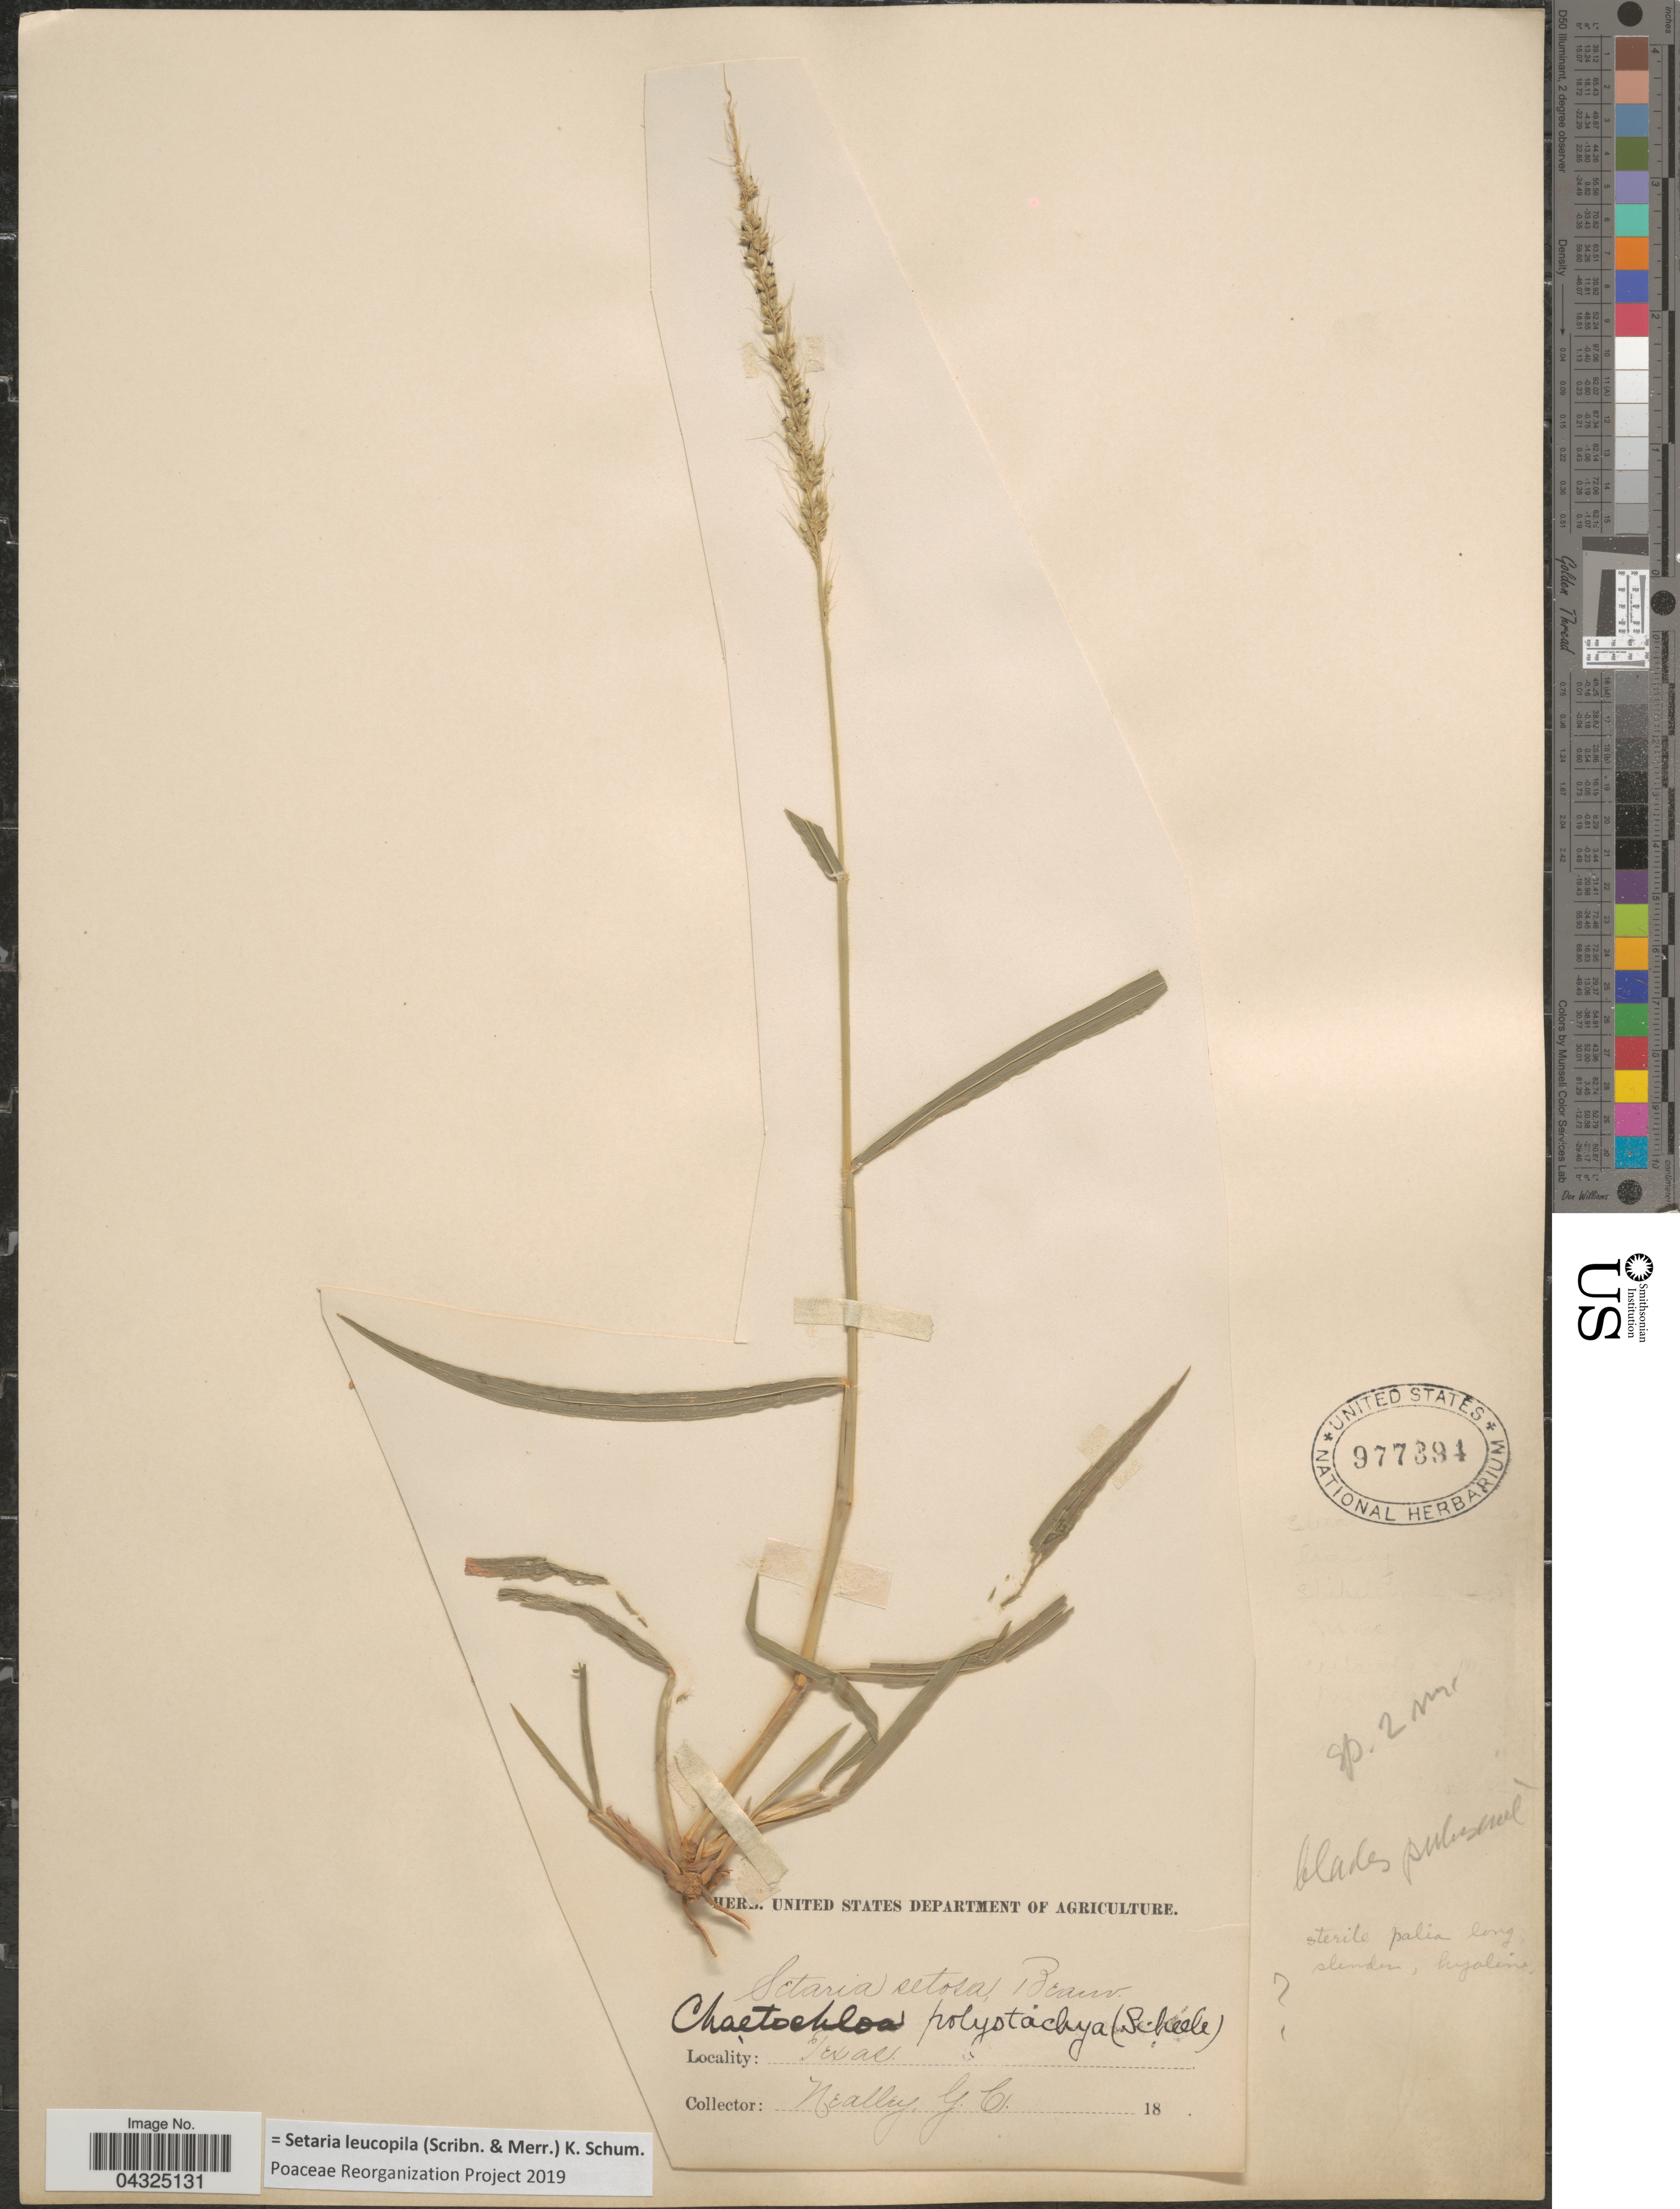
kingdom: Plantae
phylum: Tracheophyta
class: Liliopsida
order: Poales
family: Poaceae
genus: Setaria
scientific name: Setaria leucopila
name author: (Scribn. & Merr.) K. Schum.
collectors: G. C. Nealley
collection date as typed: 18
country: United States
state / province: Texas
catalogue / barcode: US 977394